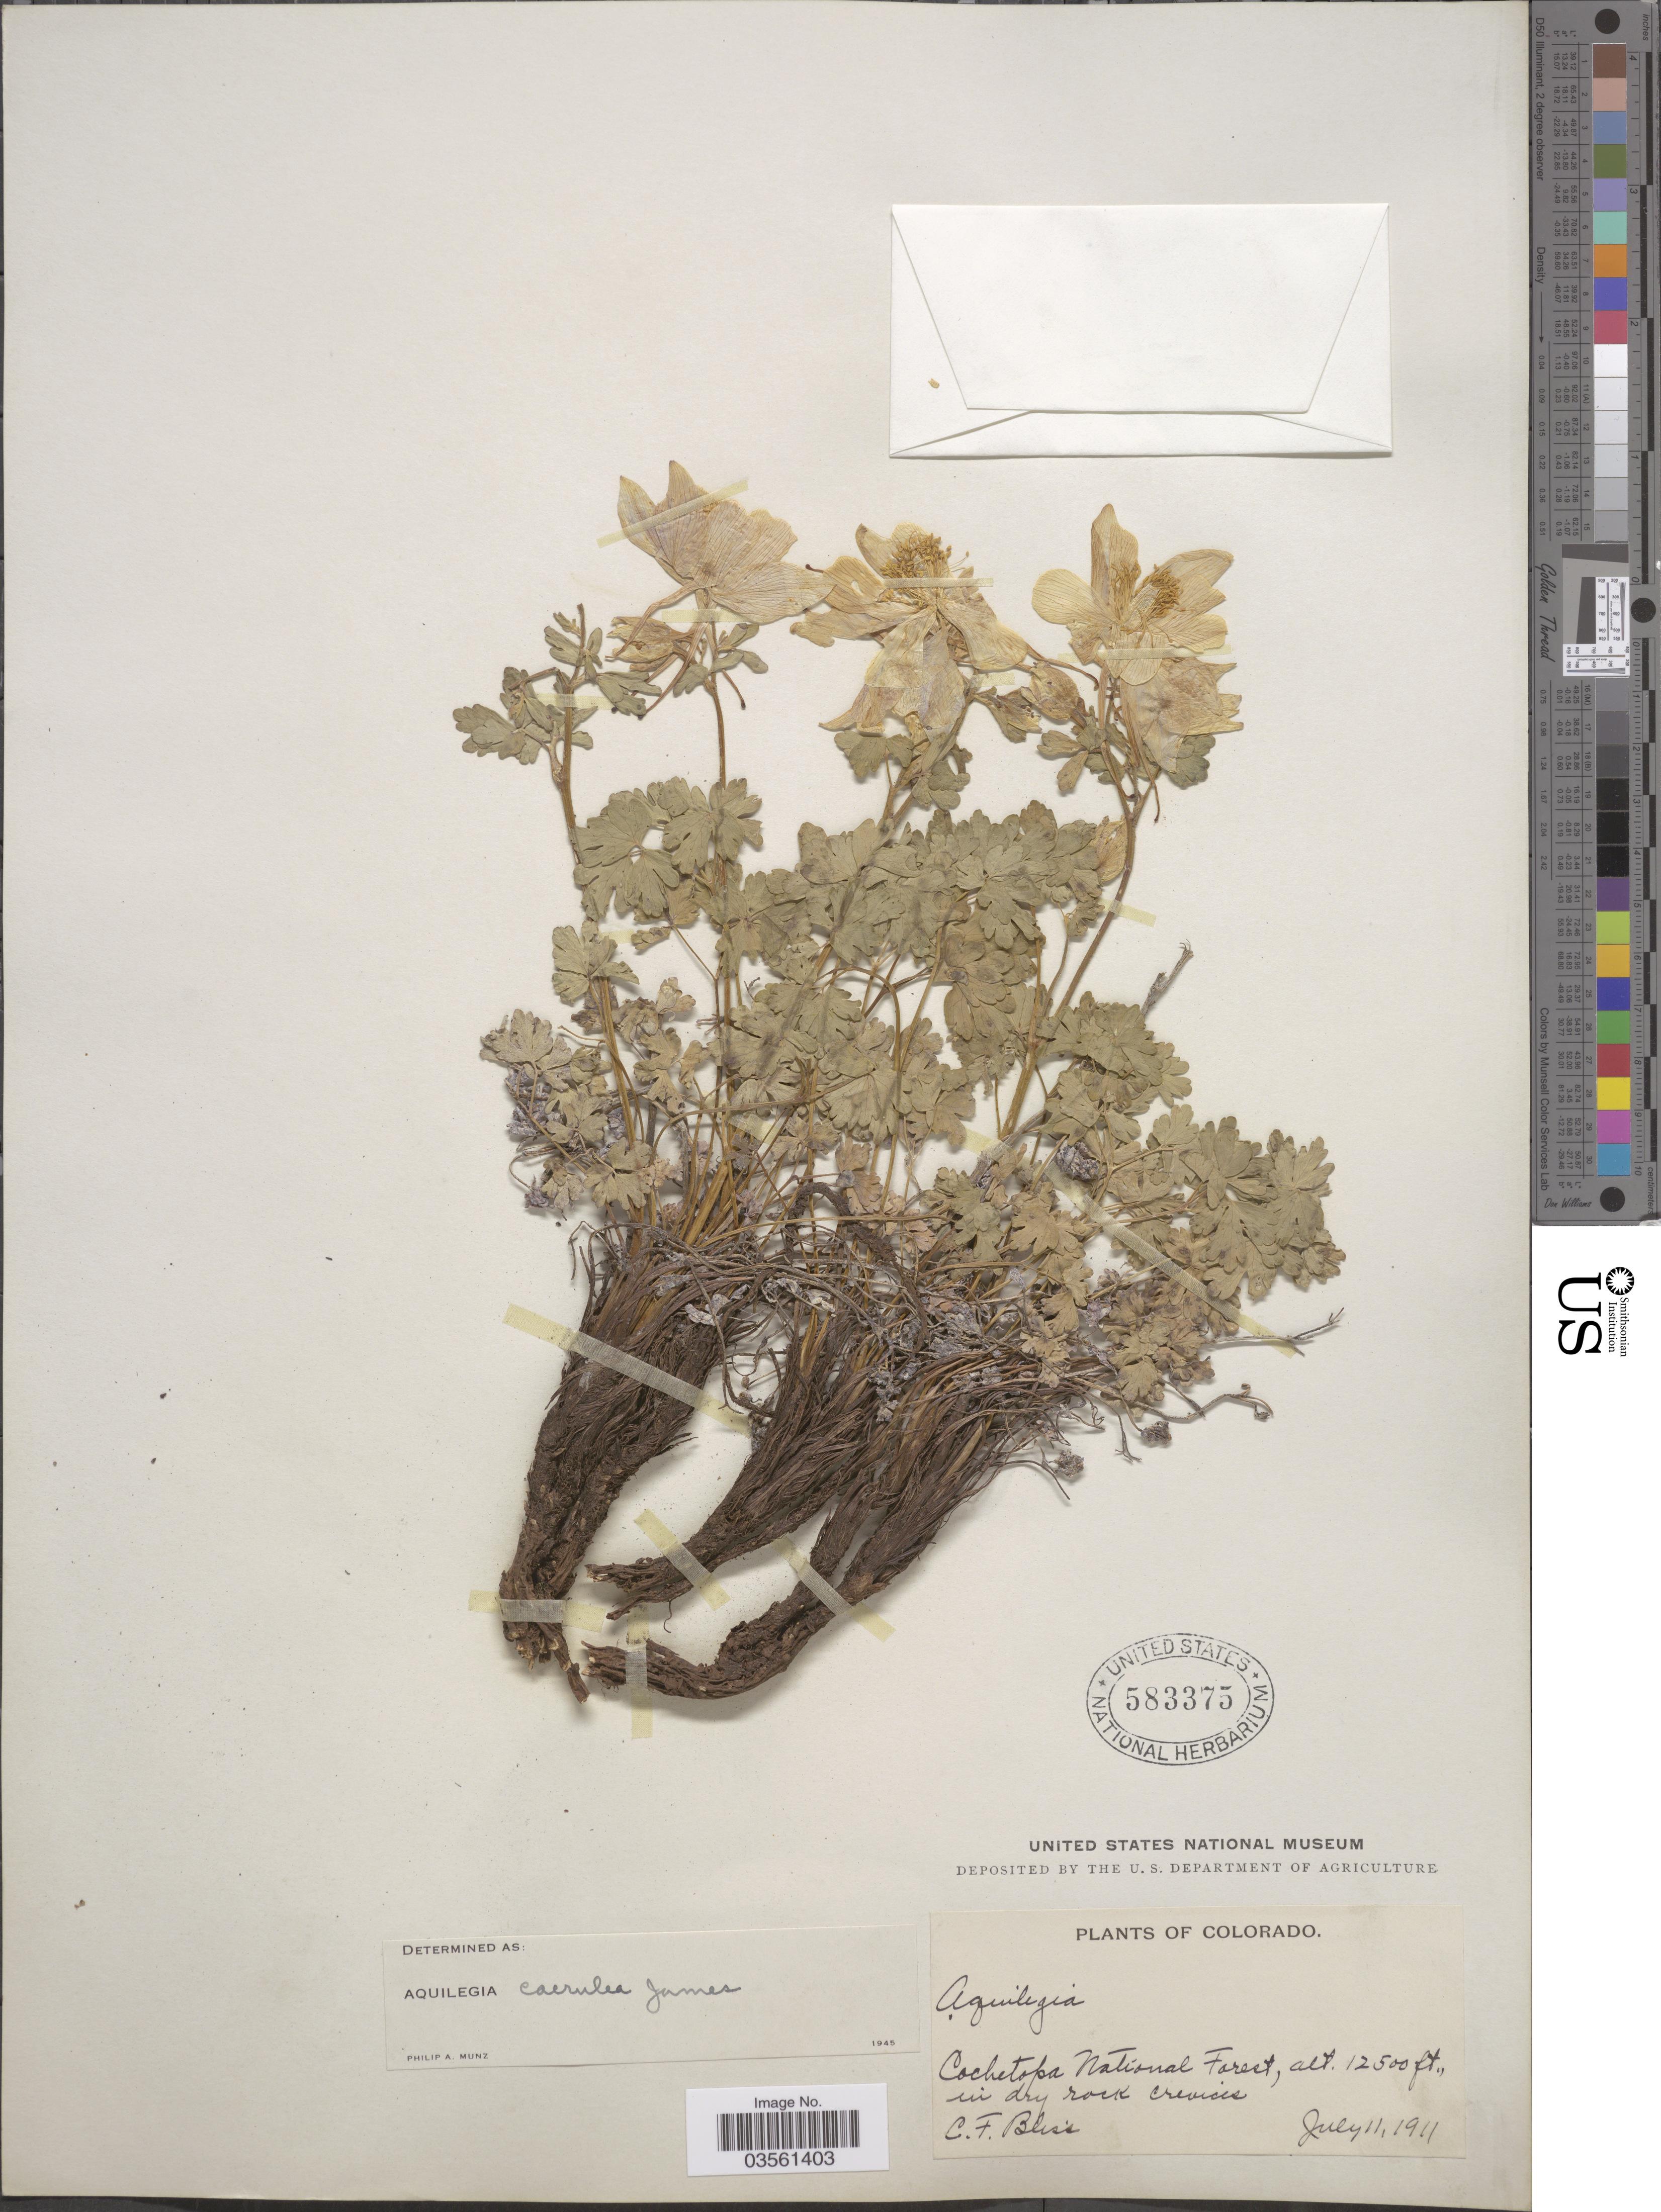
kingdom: Plantae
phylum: Tracheophyta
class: Magnoliopsida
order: Ranunculales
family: Ranunculaceae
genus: Aquilegia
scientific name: Aquilegia coerulea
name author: E. James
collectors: C. Bliss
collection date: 1911-07-11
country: United States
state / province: Colorado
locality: Cochetopa National Forest.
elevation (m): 3810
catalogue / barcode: US 583375